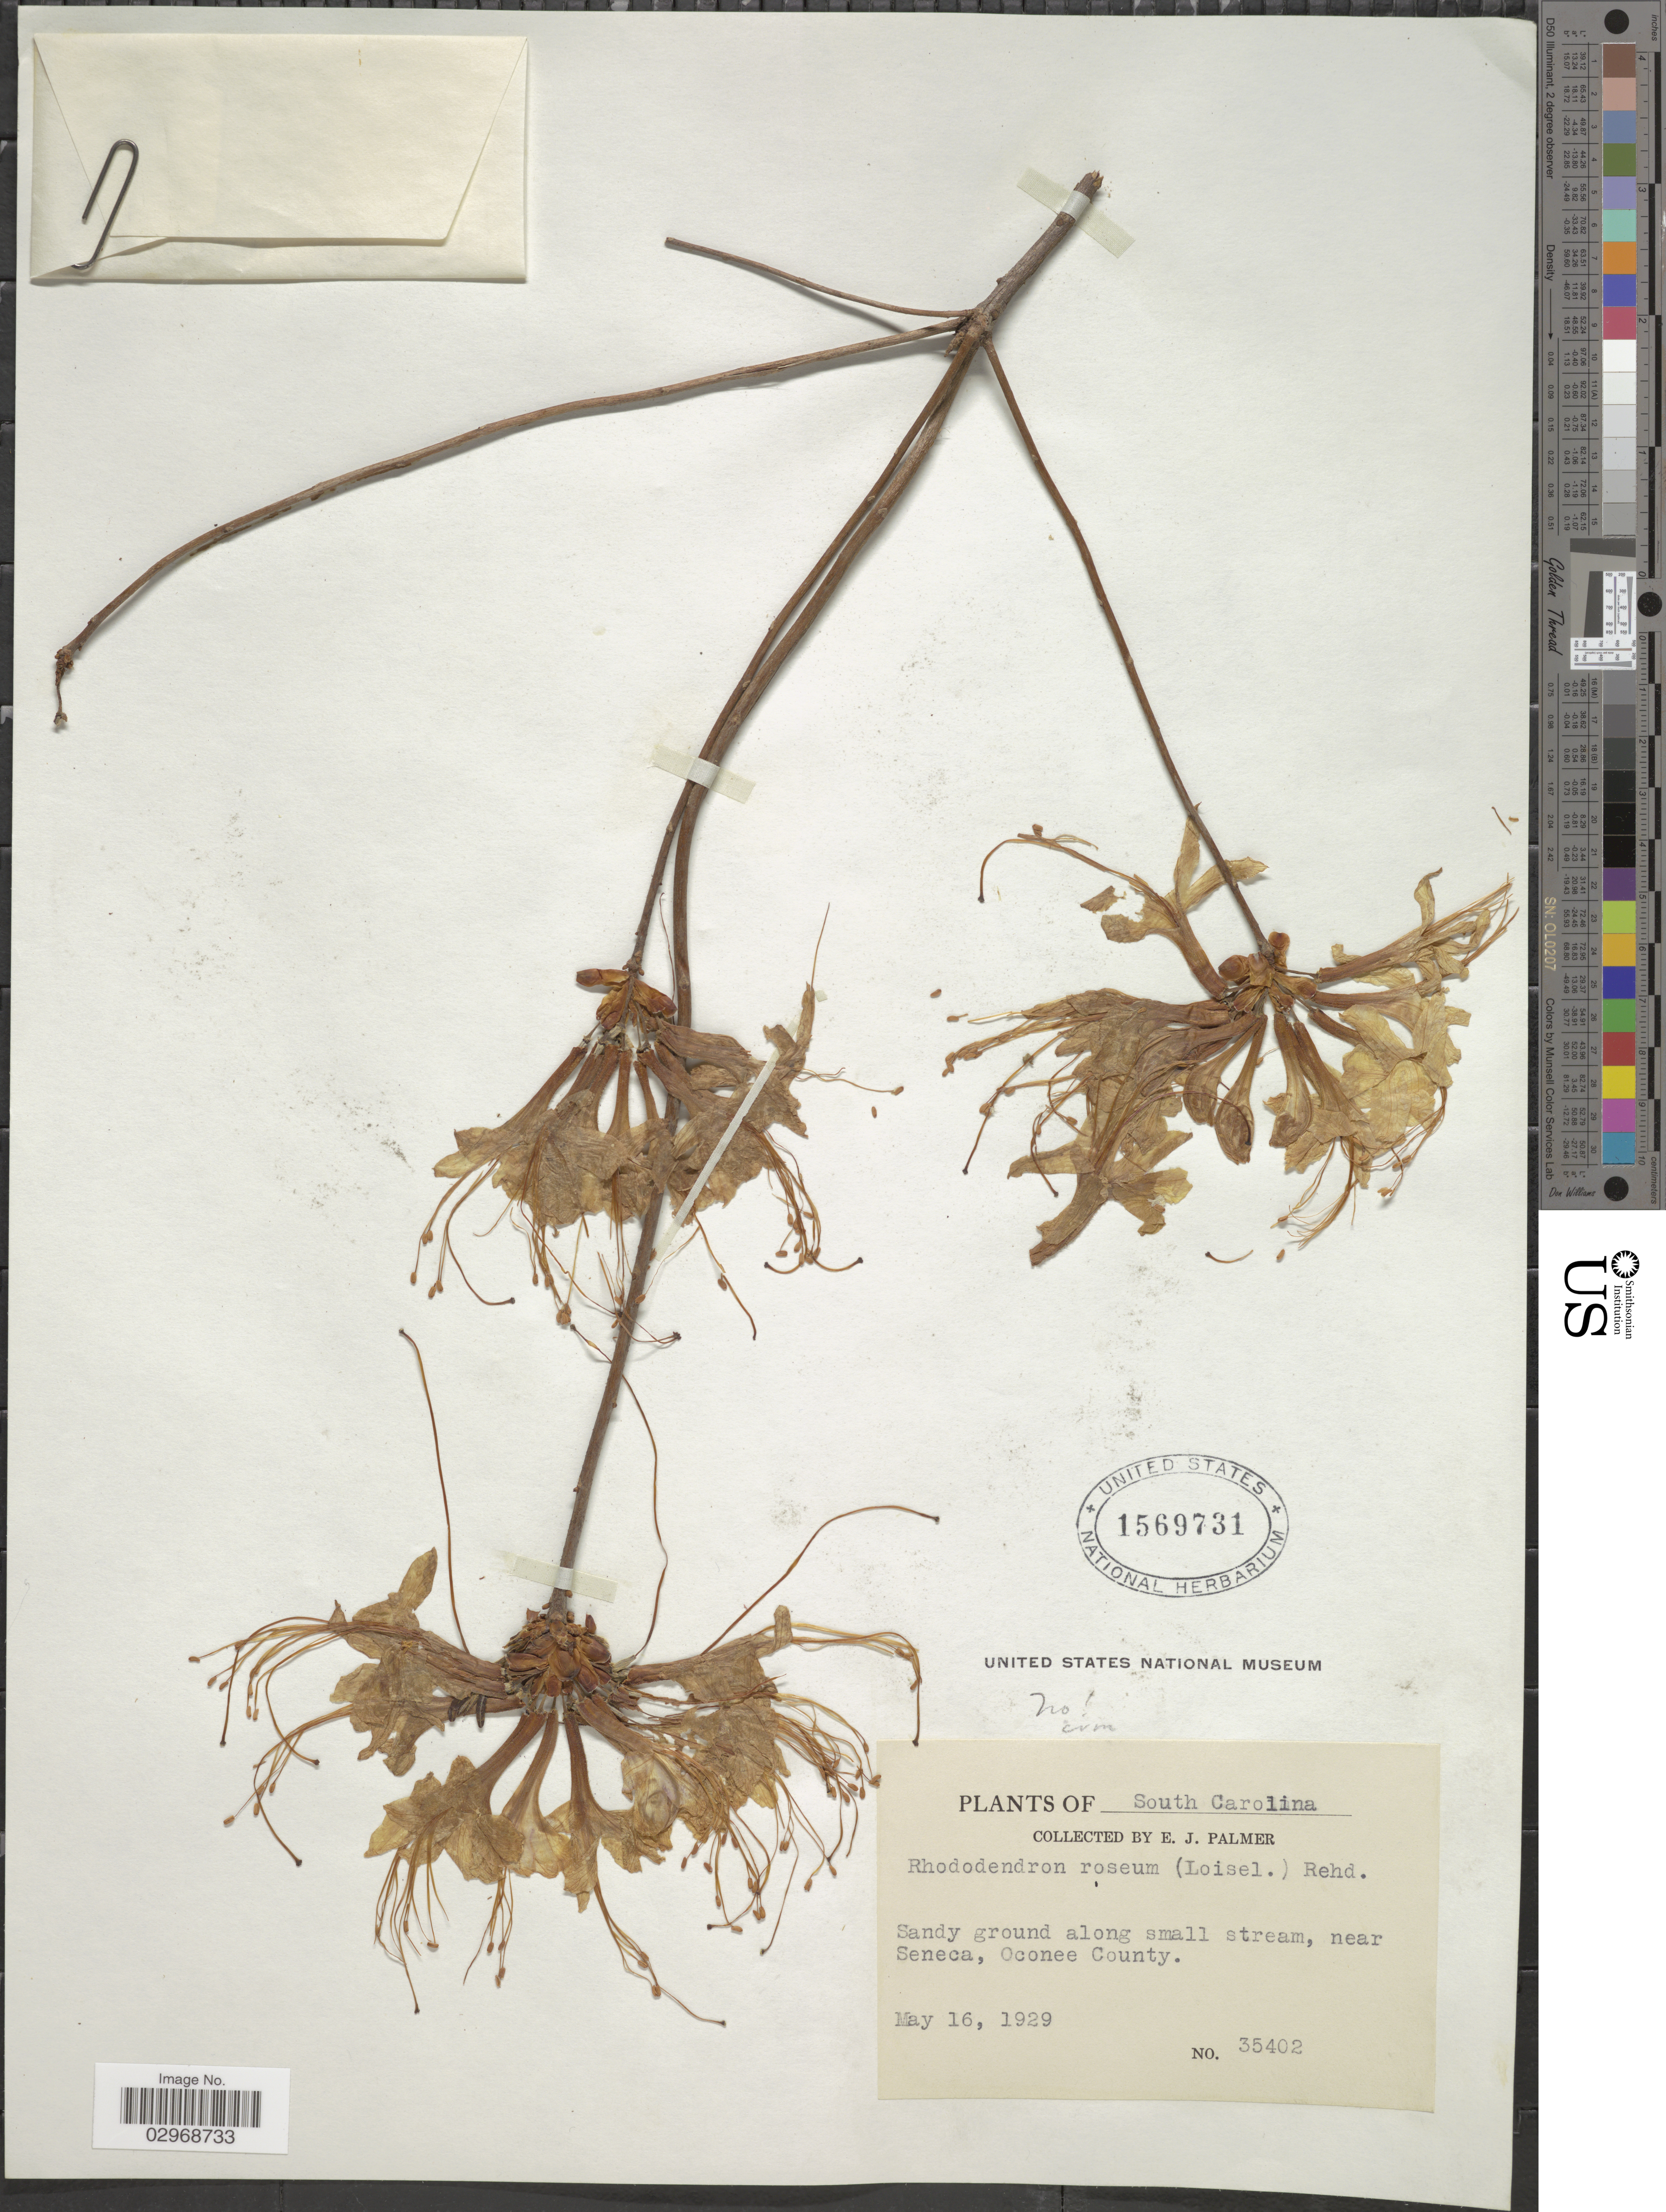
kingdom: Plantae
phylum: Tracheophyta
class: Magnoliopsida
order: Ericales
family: Ericaceae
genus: Rhododendron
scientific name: Rhododendron sp.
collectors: E. J. Palmer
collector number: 35402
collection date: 1929-05-16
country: United States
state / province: South Carolina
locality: Sandy ground along small stream, near Seneca, Oconee County.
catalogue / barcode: US 1569731